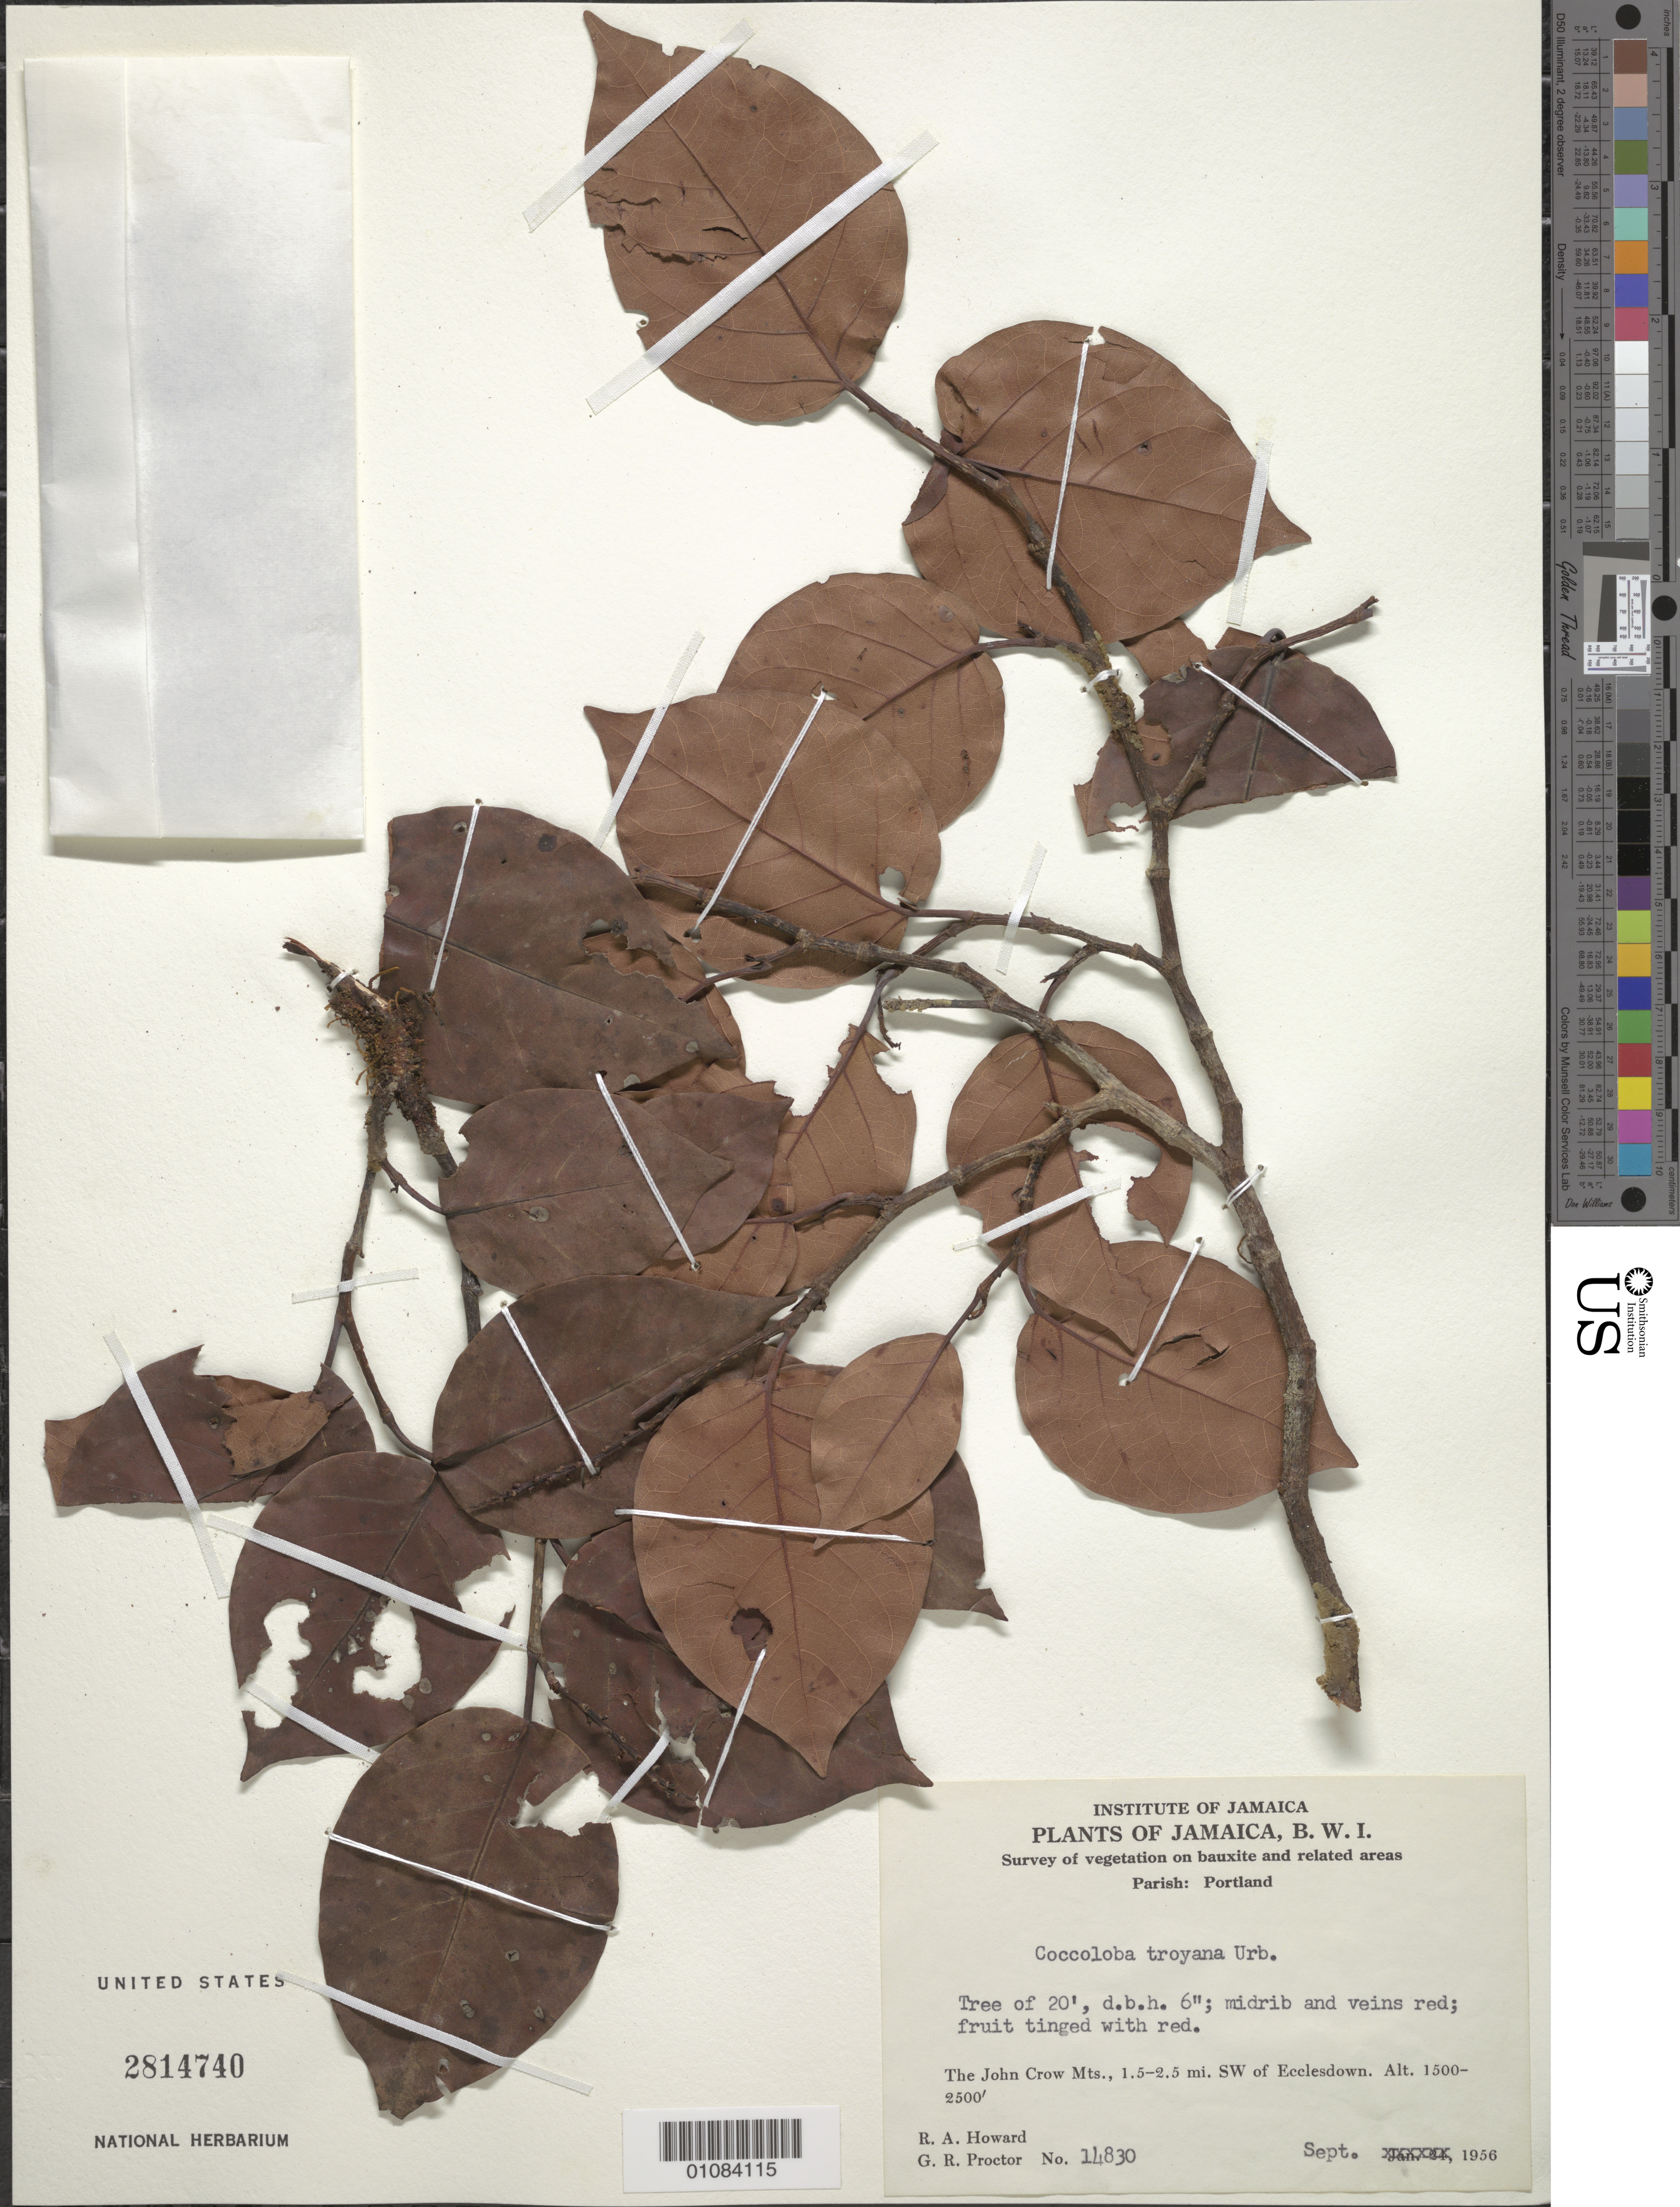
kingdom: Plantae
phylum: Tracheophyta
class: Magnoliopsida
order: Caryophyllales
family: Polygonaceae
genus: Coccoloba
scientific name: Coccoloba troyana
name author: Urb.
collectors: R. A. Howard & G. R. Proctor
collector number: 14830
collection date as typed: Sep 1956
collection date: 1956-09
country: Jamaica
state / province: Portland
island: Jamaica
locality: The John Crow Mts., 1.5-2.5 mi SW of Ecclesdown.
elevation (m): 457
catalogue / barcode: US 2814740